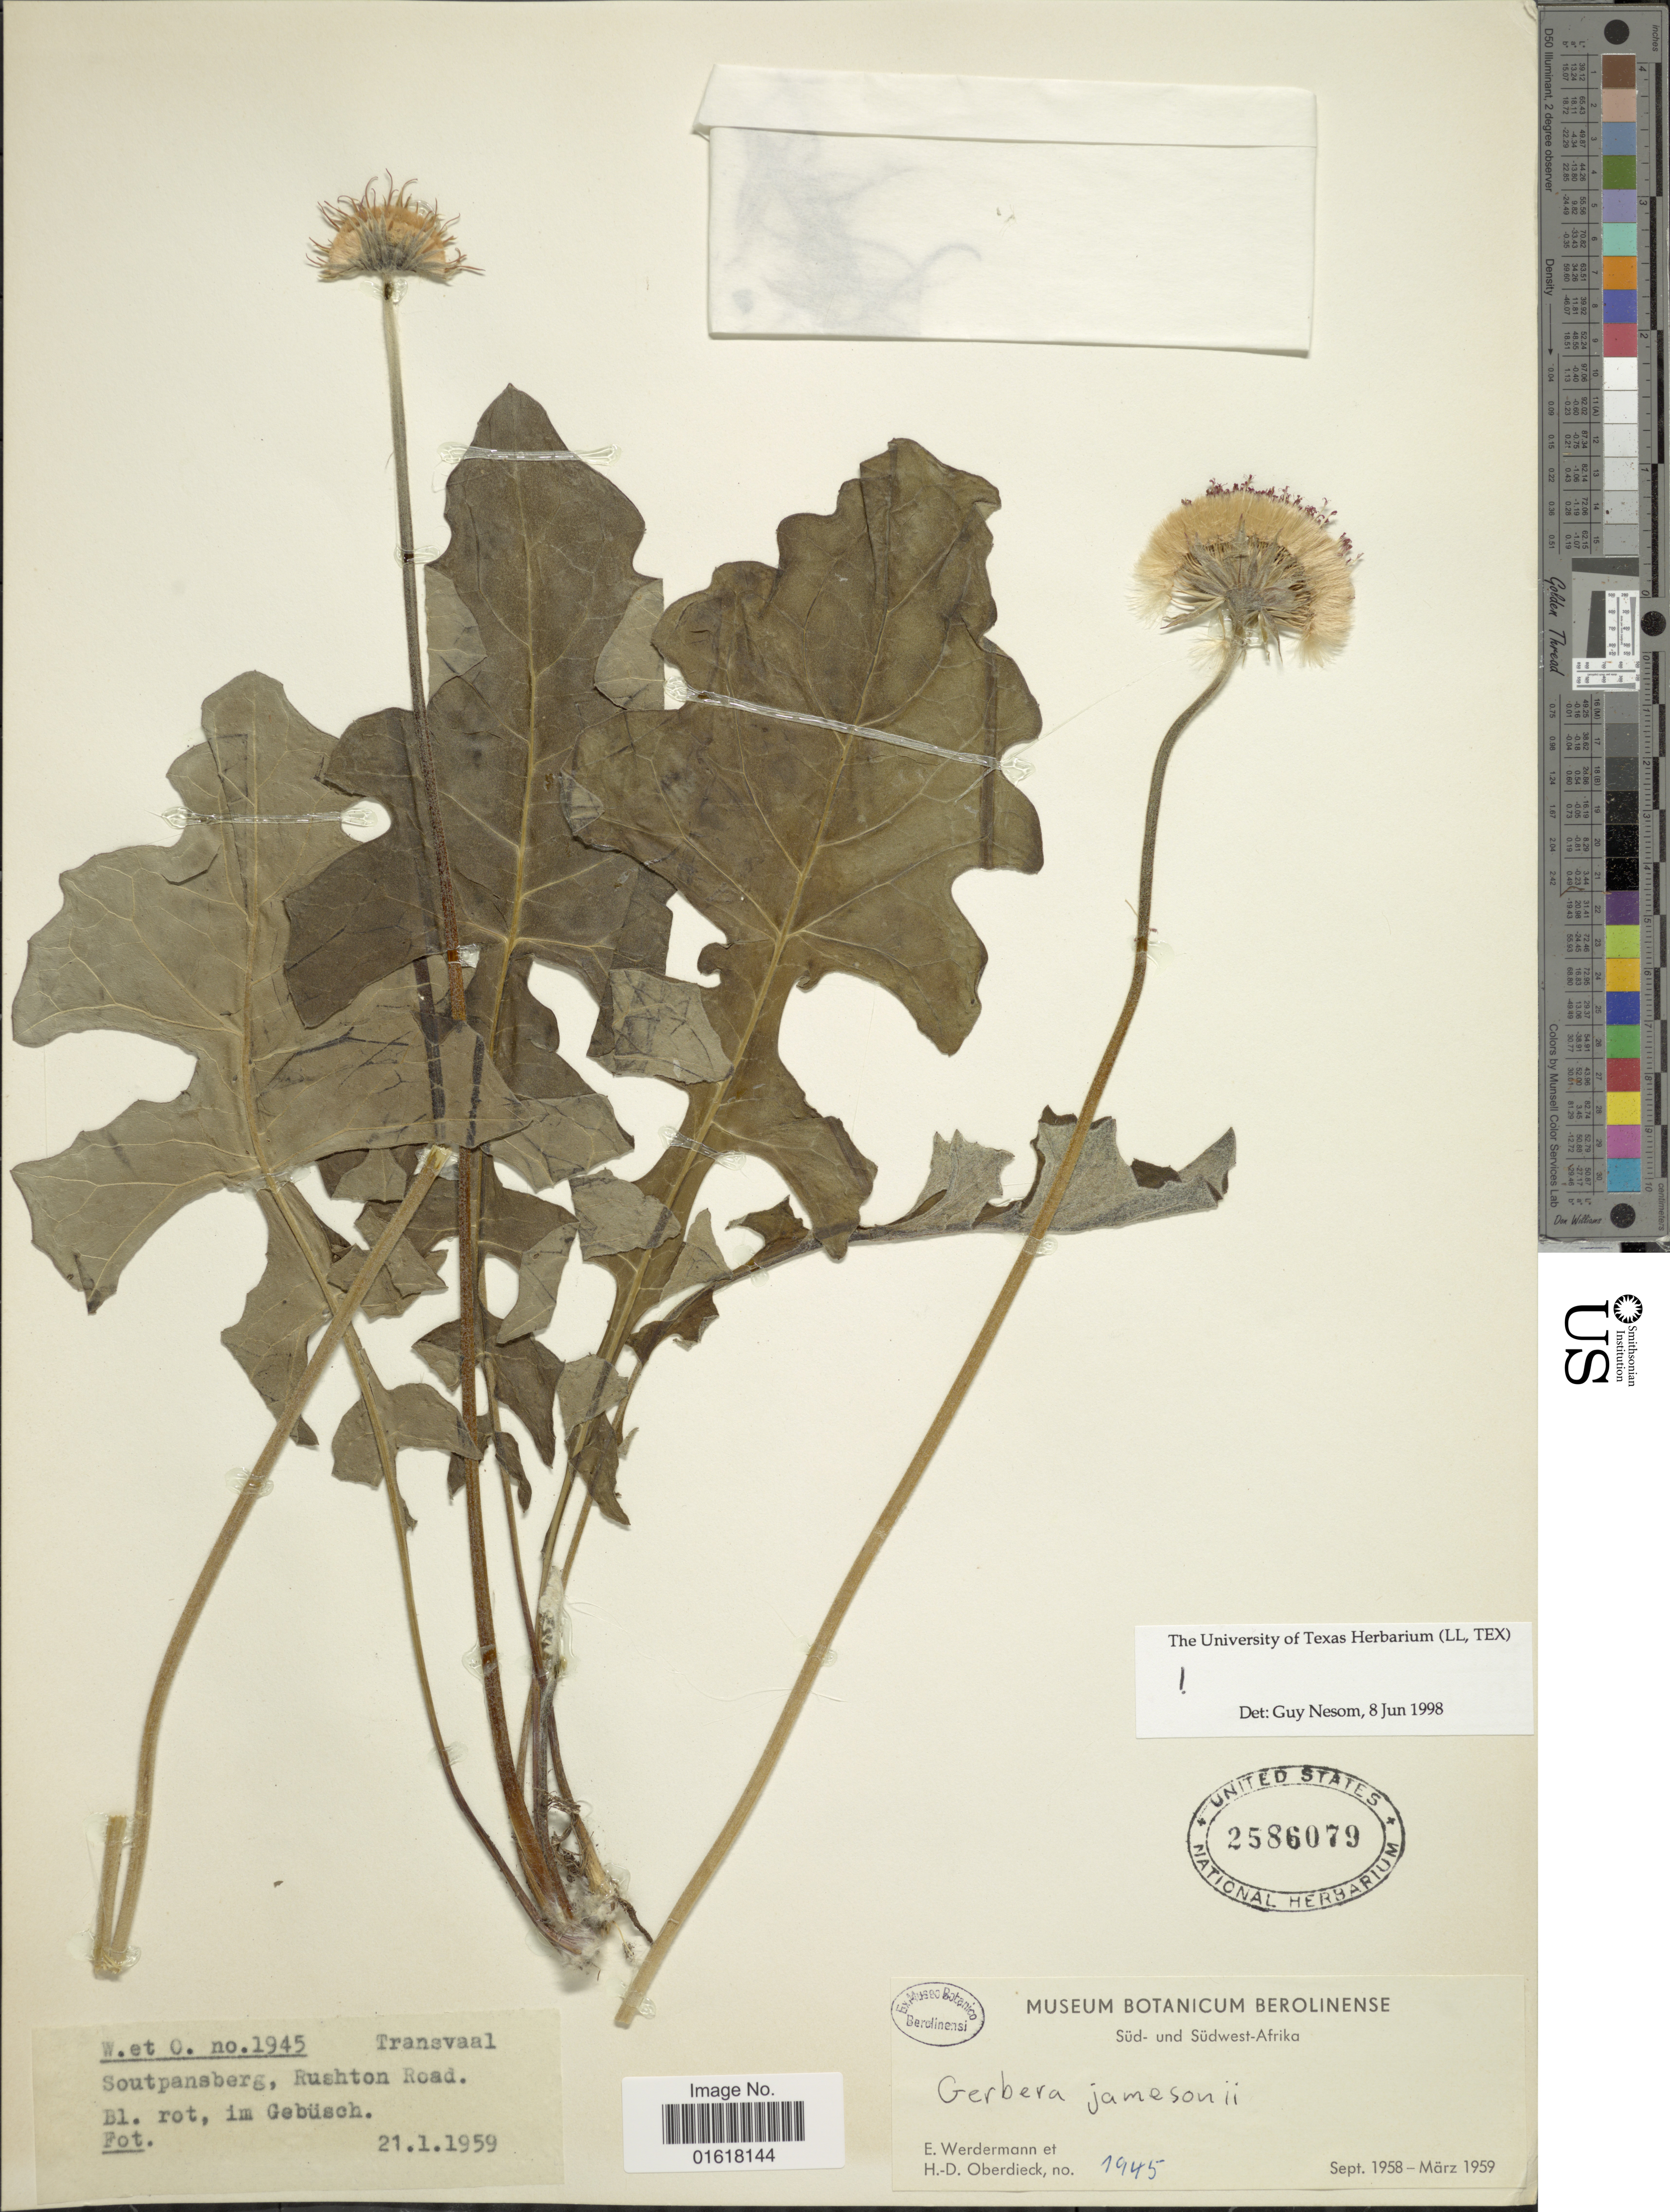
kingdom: Plantae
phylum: Tracheophyta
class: Magnoliopsida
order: Asterales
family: Asteraceae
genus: Gerbera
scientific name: Gerbera jamesonii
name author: Bolus ex Hook. f.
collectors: E. Werdermann & H. Oberdieck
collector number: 1945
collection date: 1959-01-21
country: South Africa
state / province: Limpopo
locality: Transvaal. Soutpansberg, Rushton Road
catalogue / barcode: US 2586079